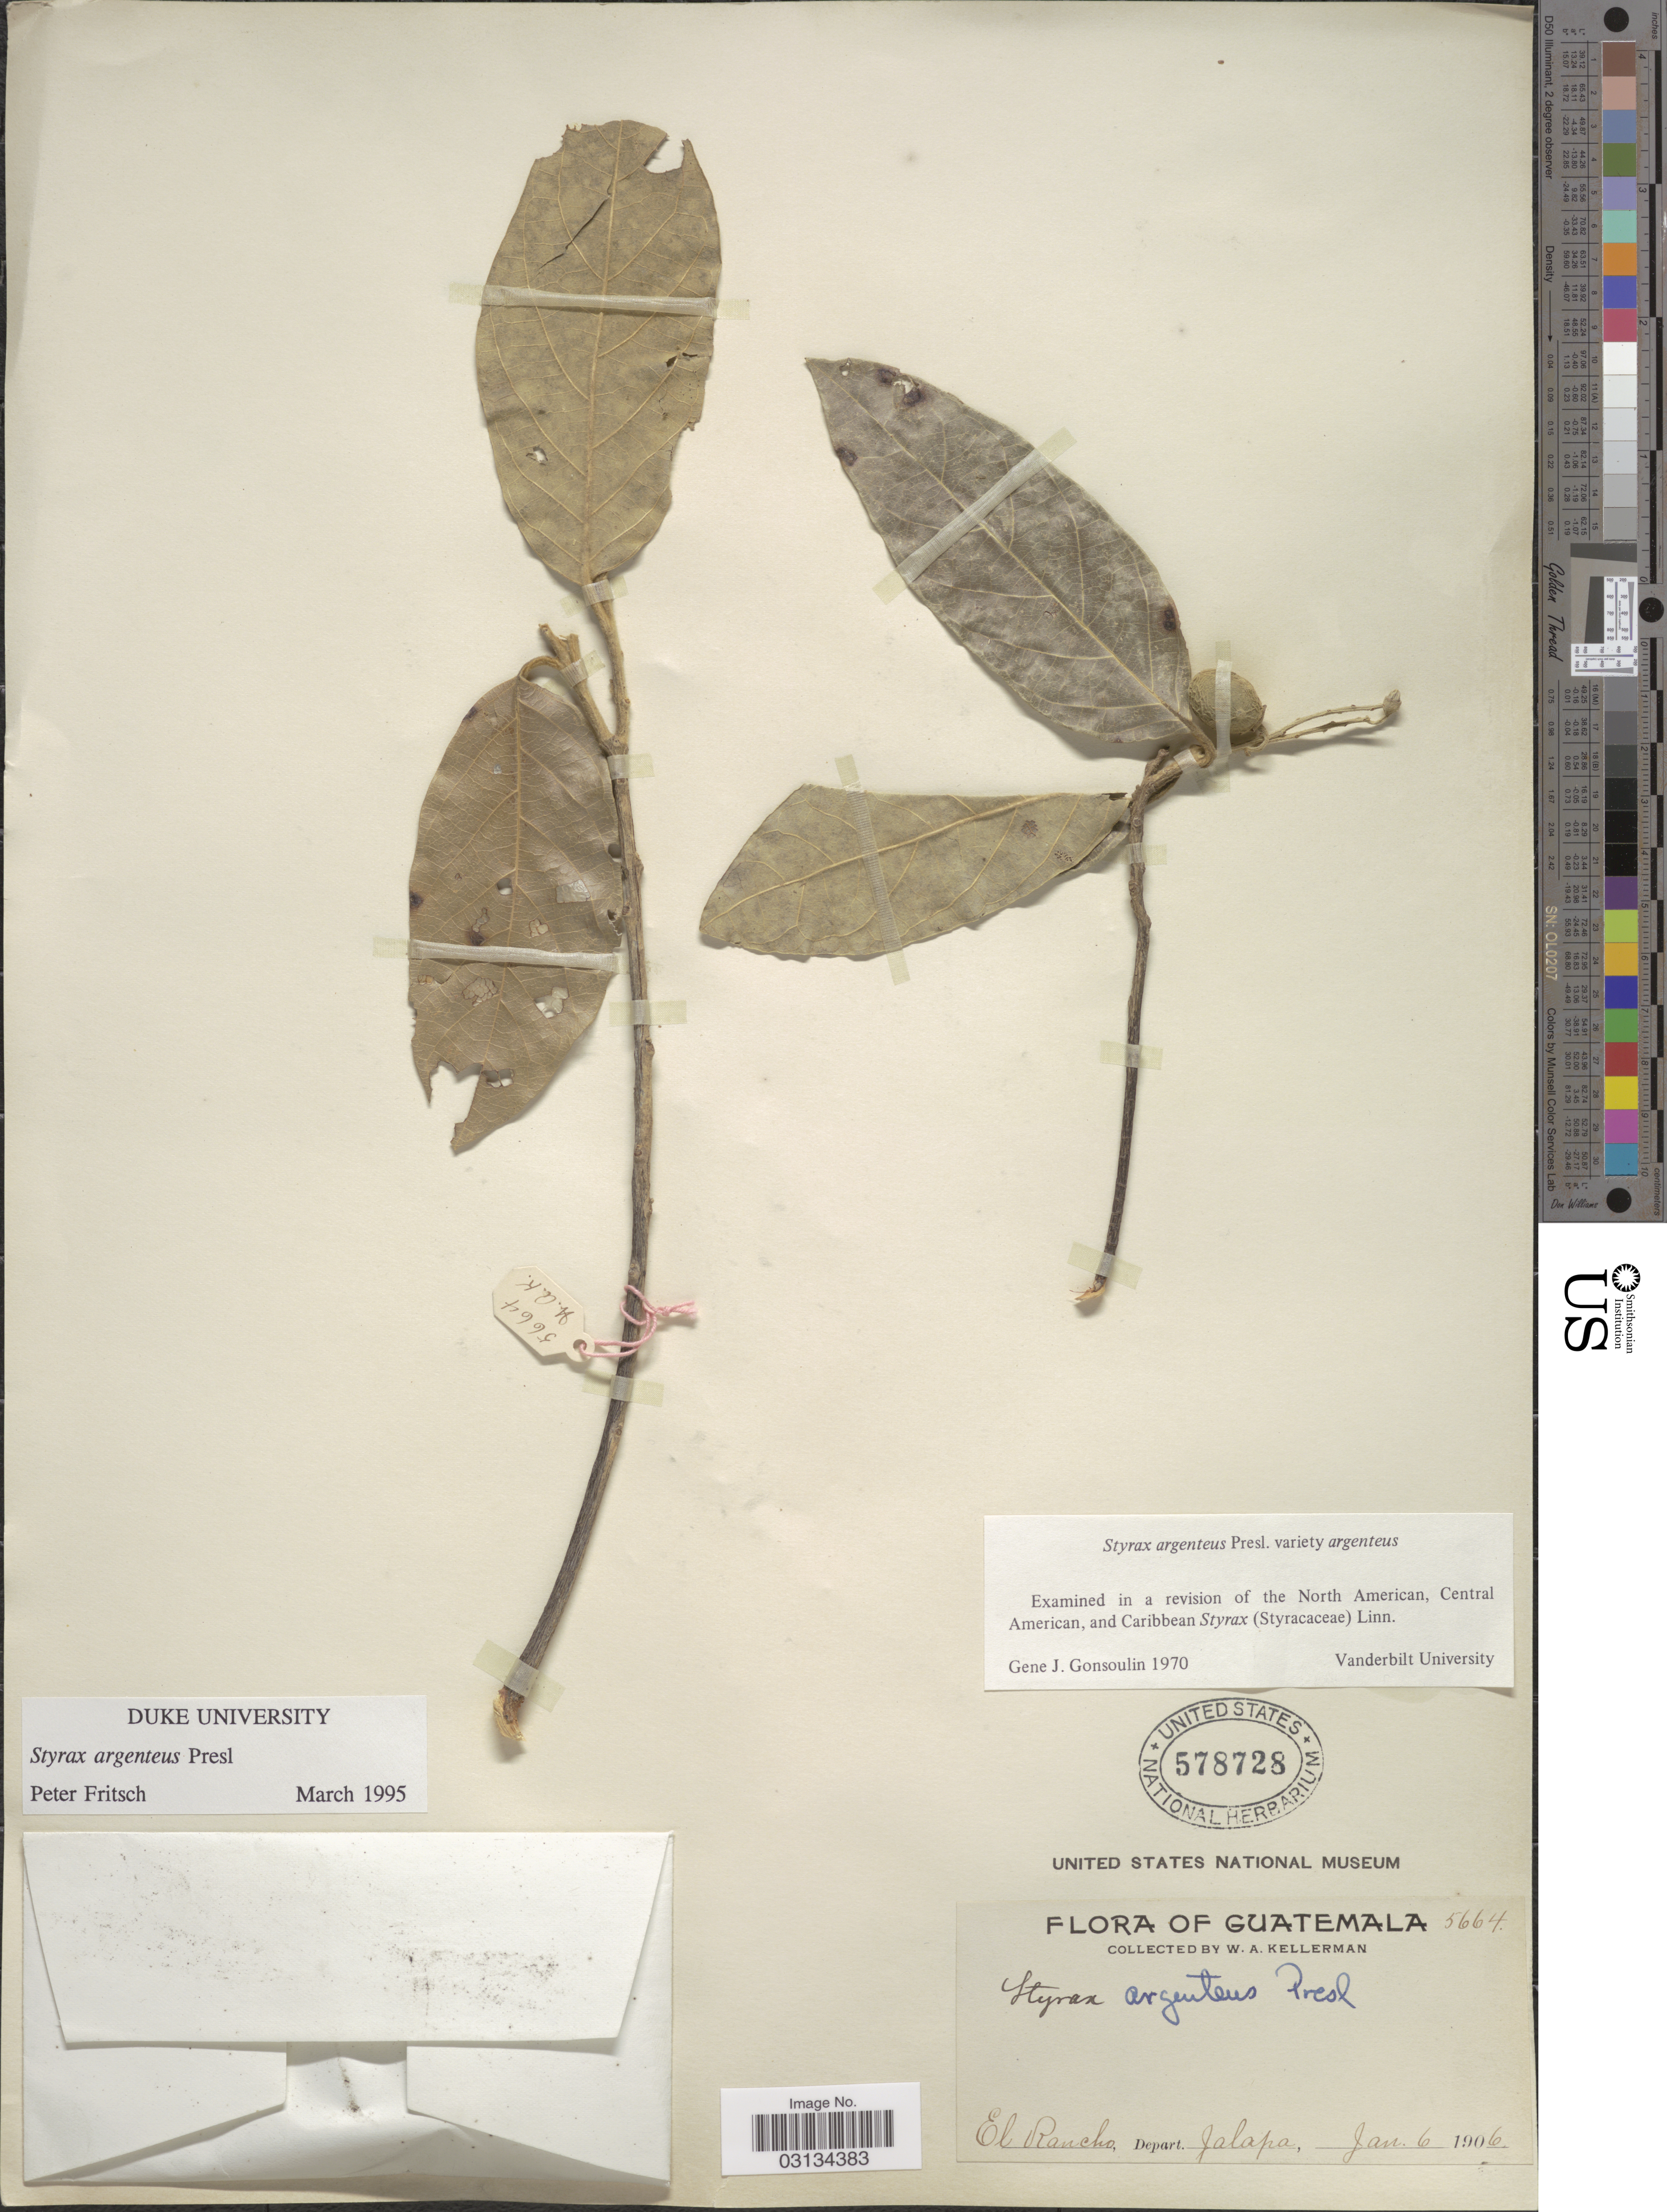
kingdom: Plantae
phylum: Tracheophyta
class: Magnoliopsida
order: Ericales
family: Styracaceae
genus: Styrax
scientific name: Styrax argenteus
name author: C. Presl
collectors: W. Kellerman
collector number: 5664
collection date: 1906-01-06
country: Guatemala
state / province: Jalapa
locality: El Rancho, Depart. Jalapa.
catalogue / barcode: US 578728